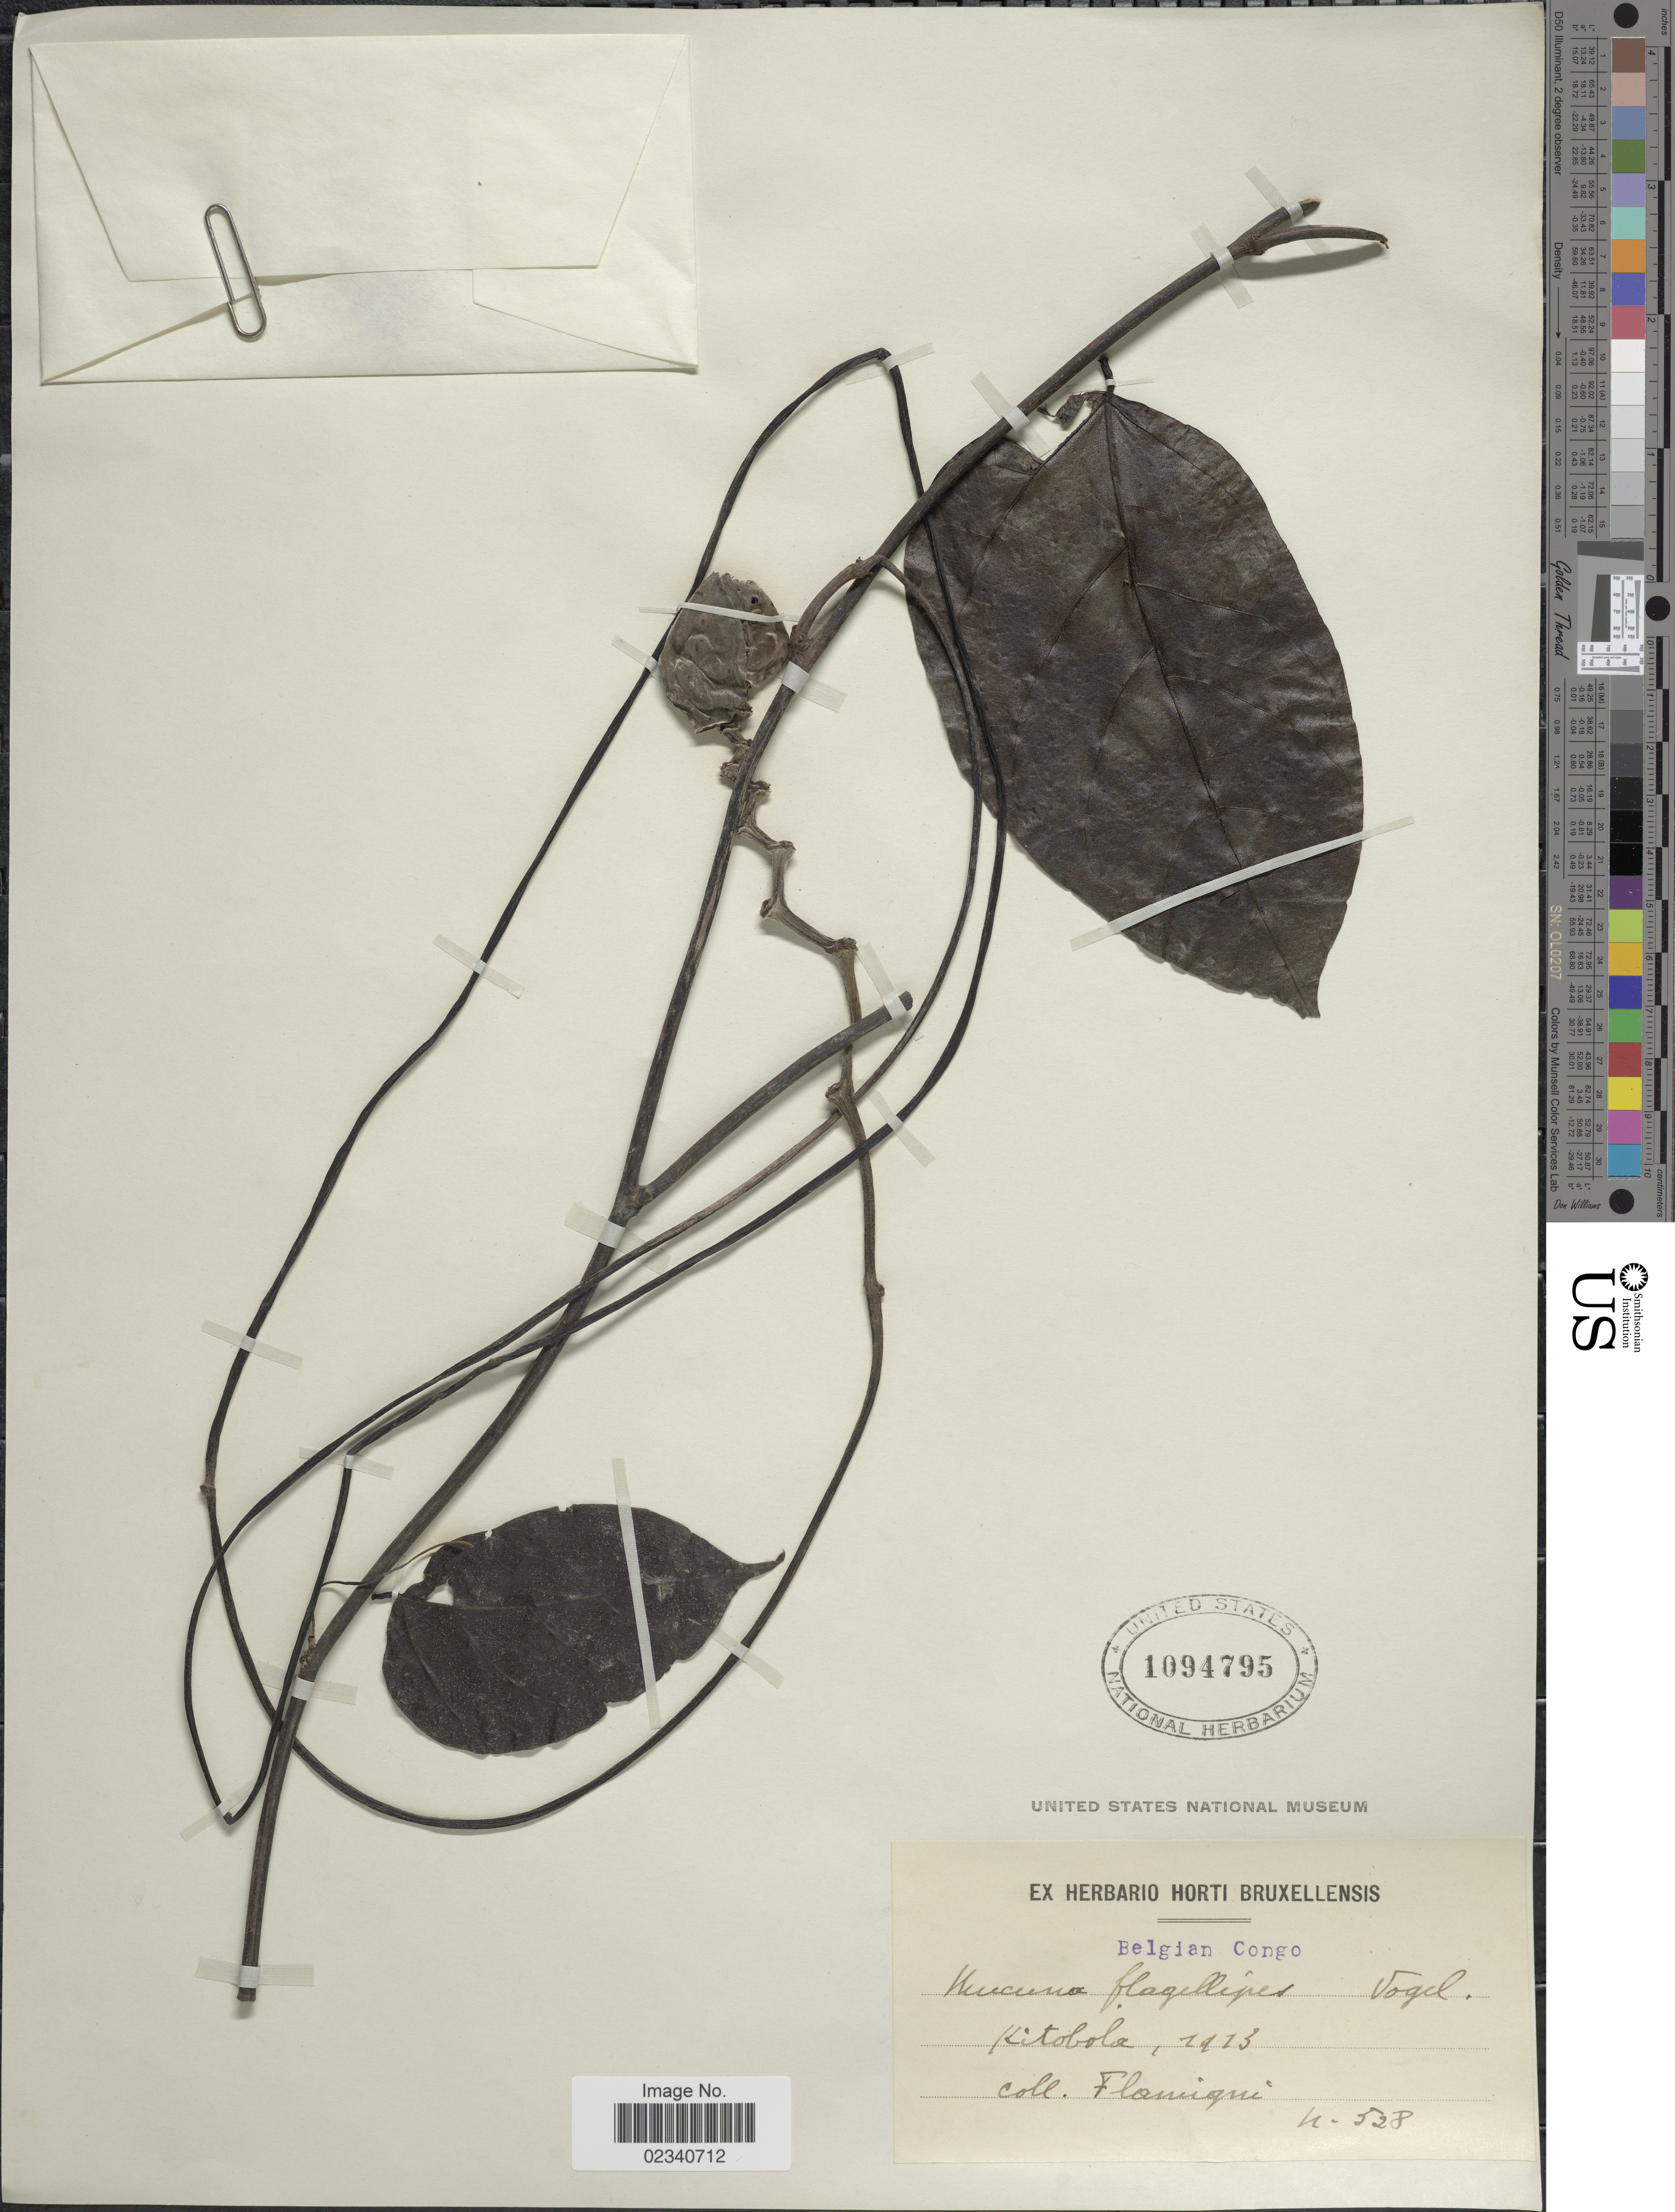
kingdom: Plantae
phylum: Tracheophyta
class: Magnoliopsida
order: Fabales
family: Fabaceae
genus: Mucuna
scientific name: Mucuna flagellipes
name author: Vogel ex Benth.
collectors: -. Flamingni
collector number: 528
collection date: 1913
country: Congo, Democratic Republic of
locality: Kitobola.Belgian Congo.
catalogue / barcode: US 1094795